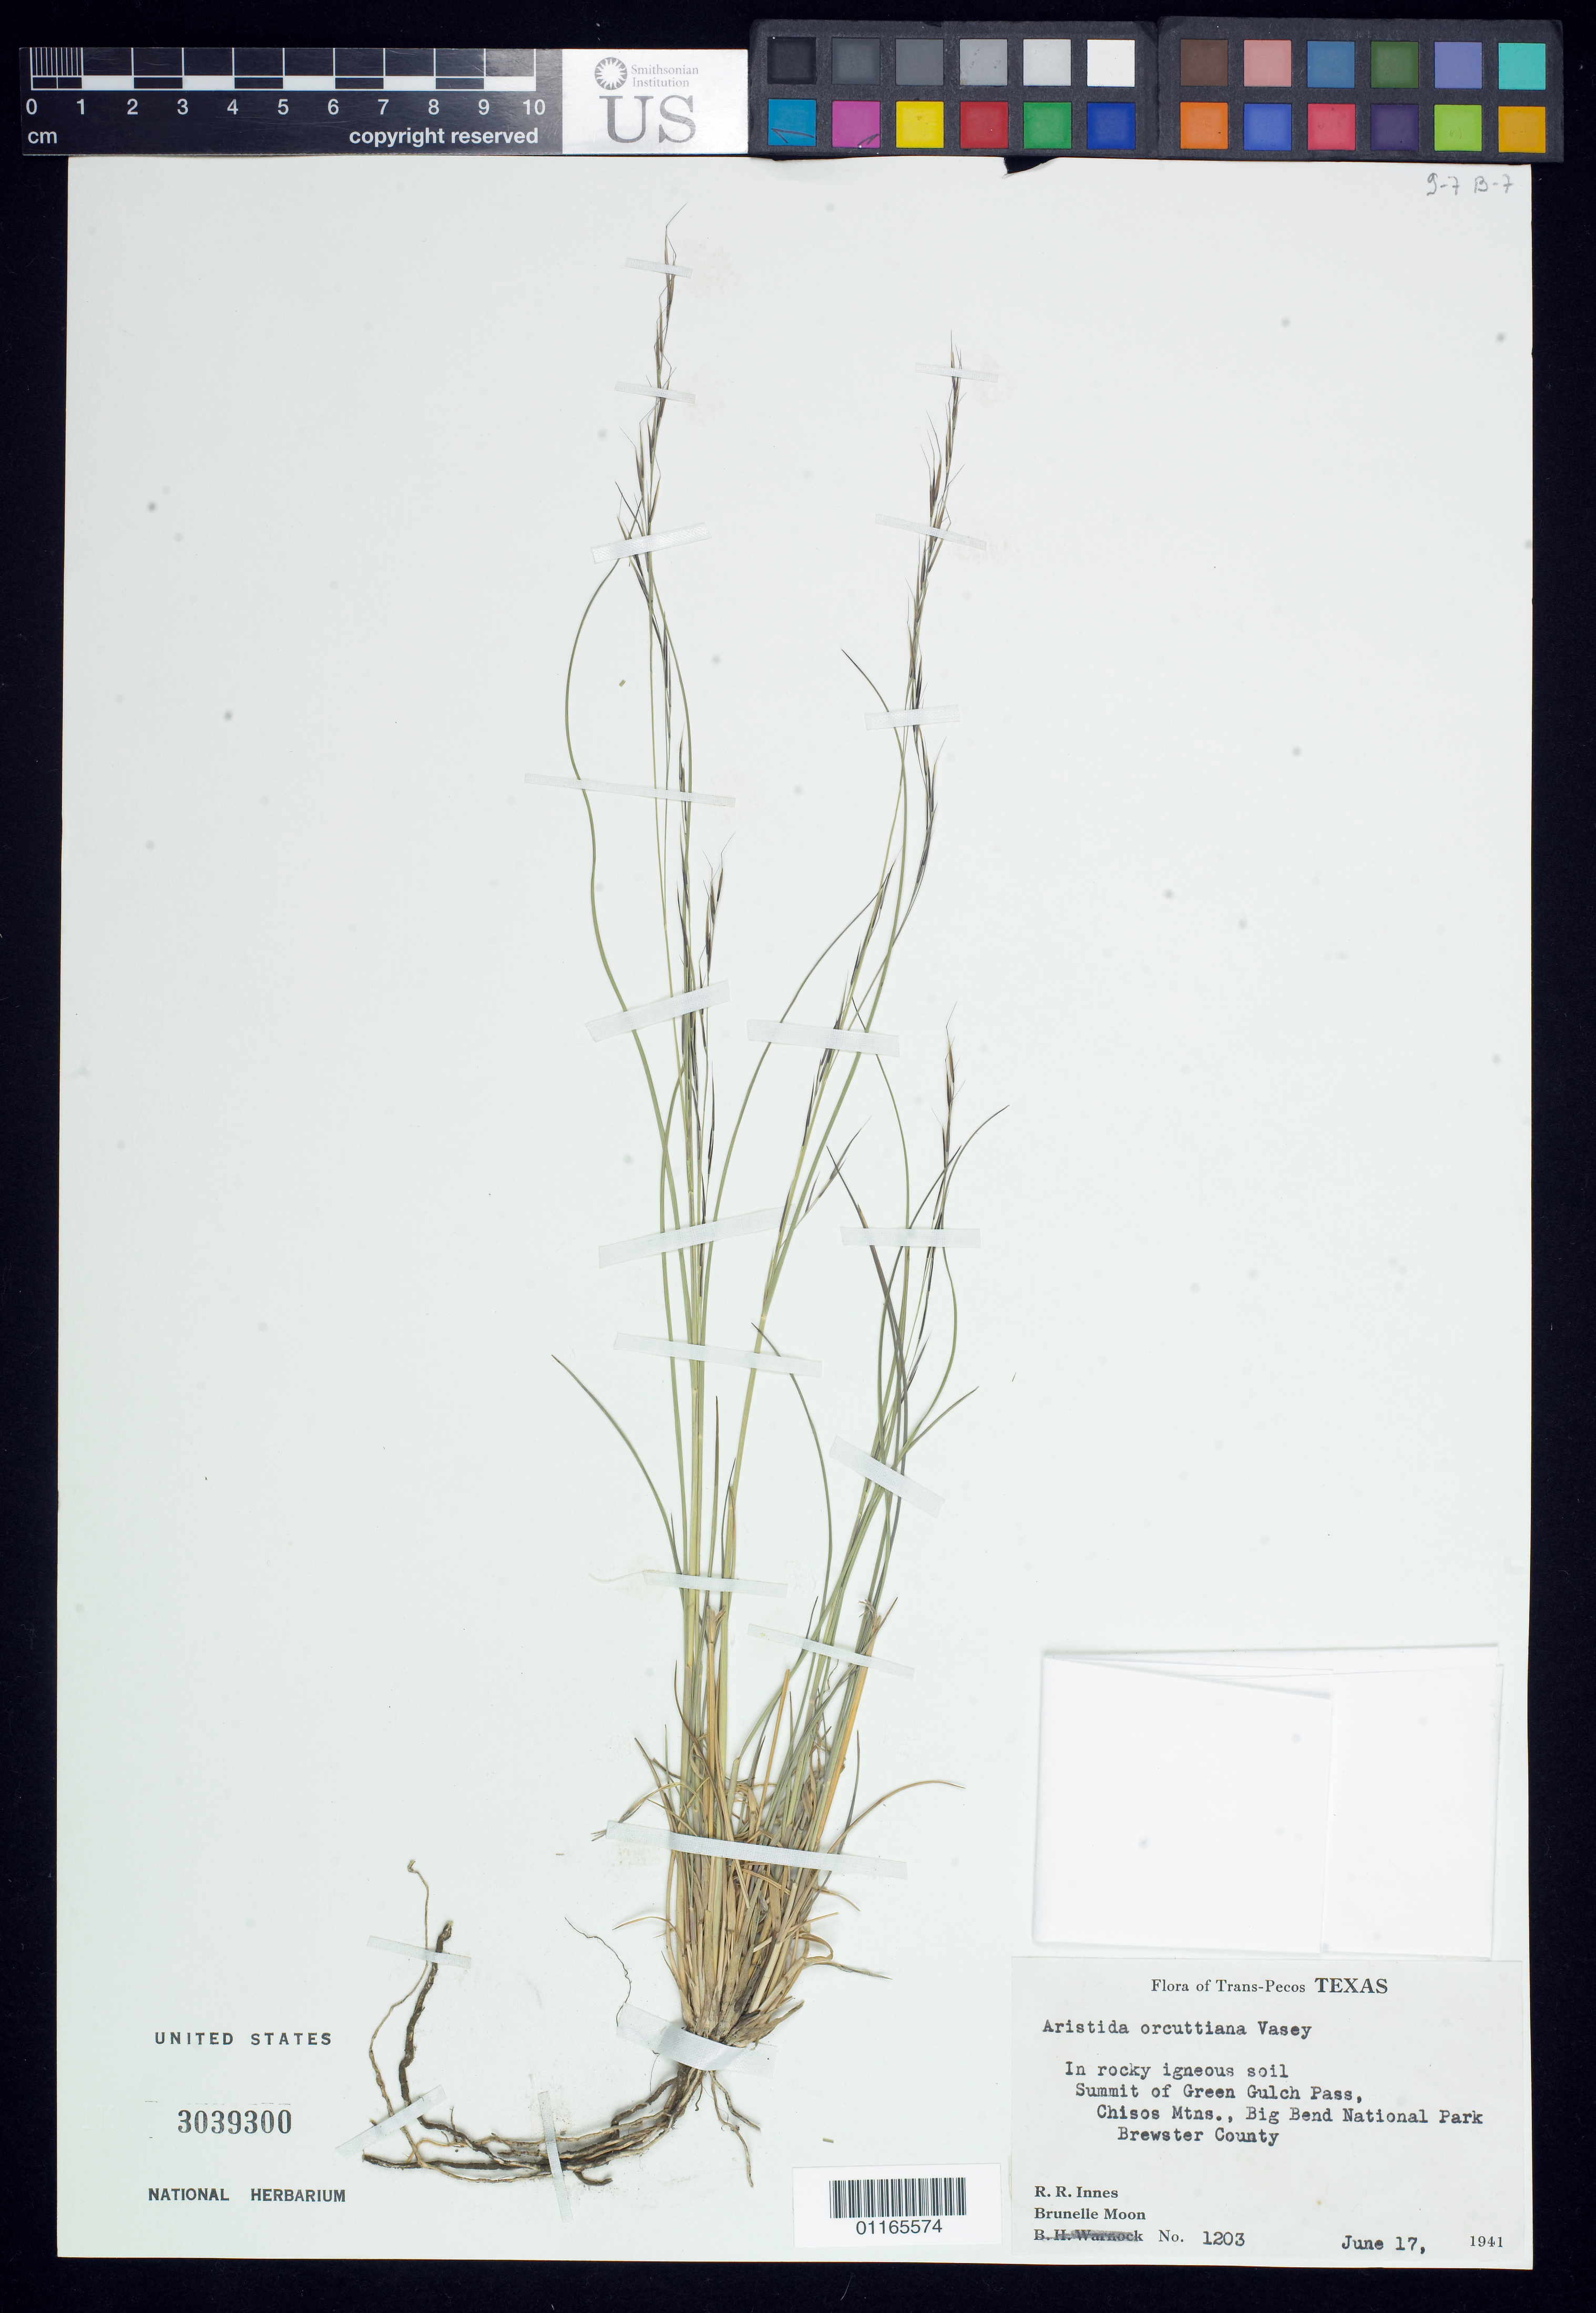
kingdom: Plantae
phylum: Tracheophyta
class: Liliopsida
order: Poales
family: Poaceae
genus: Aristida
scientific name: Aristida schiedeana var. orcuttiana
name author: (Vasey) Allred & Valdés-Reyna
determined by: Poaceae Reorganization Project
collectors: R. Rose-Innes & B. Moon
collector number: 1203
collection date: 1941-06-17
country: United States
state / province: Texas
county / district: Brewster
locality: Summit of Green Gulch Pass, Chisos Mtns., Big Bend National Park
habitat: In rocky igneous soil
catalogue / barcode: US 3039300